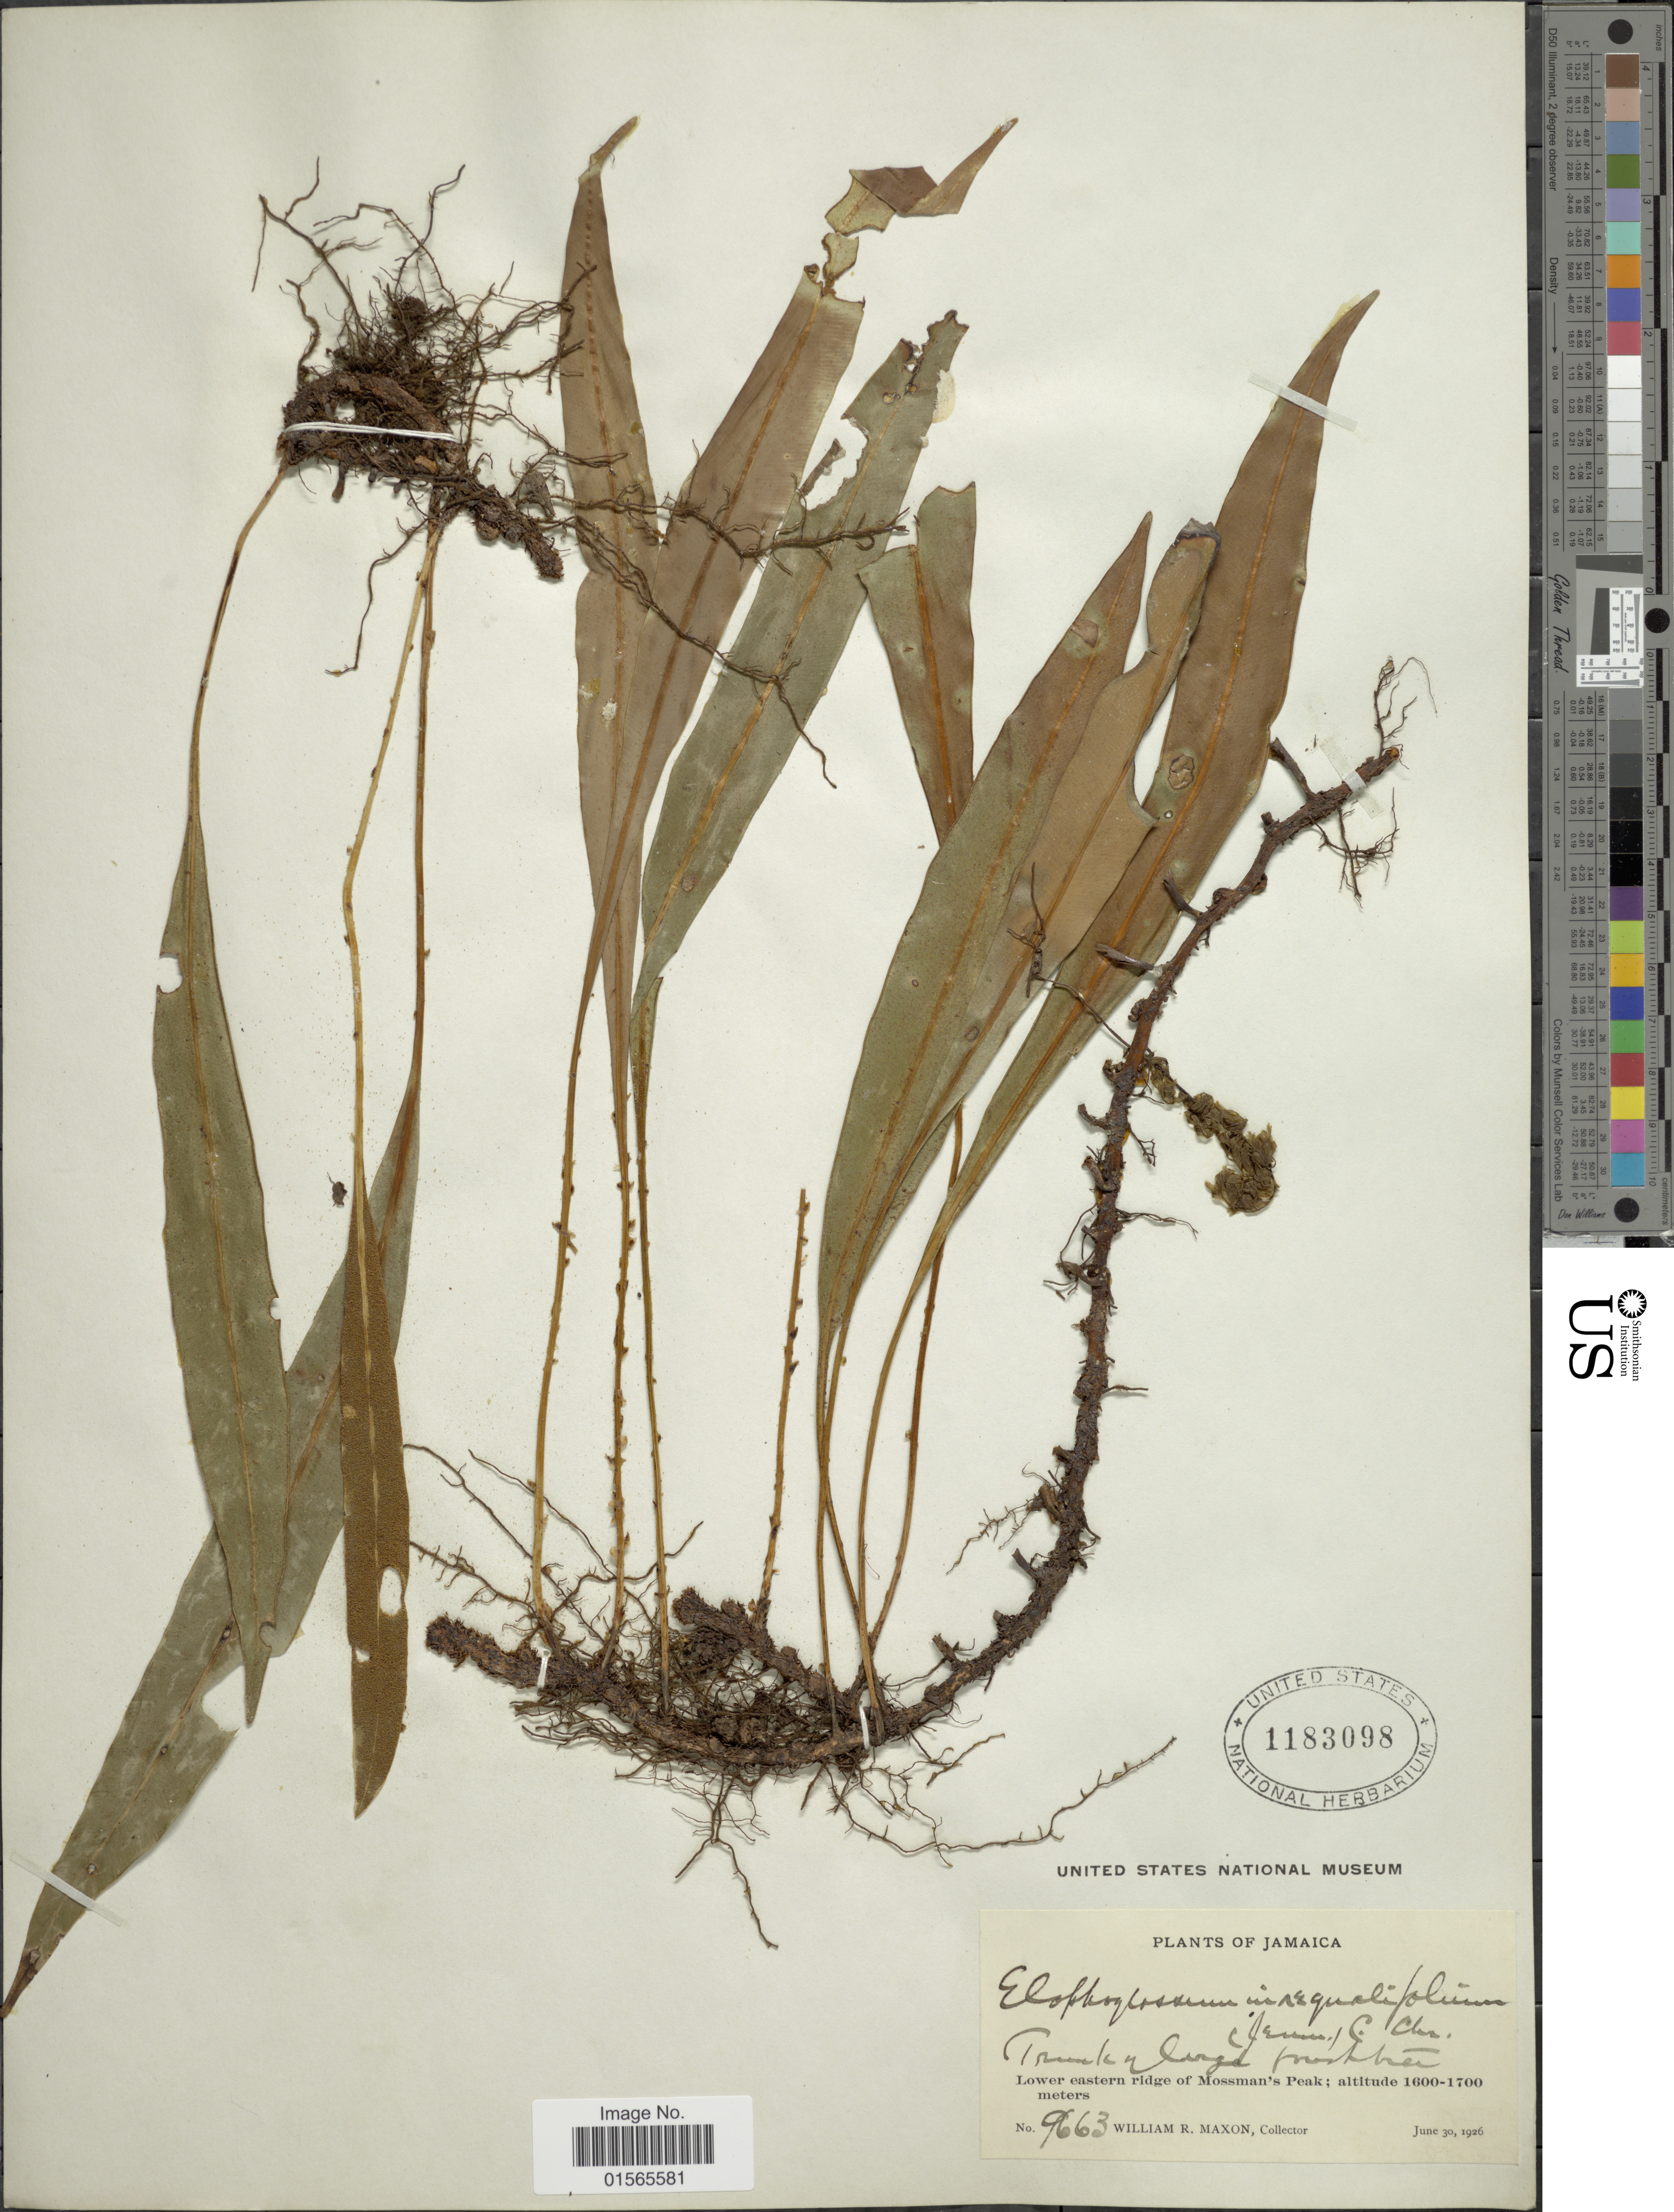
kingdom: Plantae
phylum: Tracheophyta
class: Polypodiopsida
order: Polypodiales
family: Dryopteridaceae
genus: Elaphoglossum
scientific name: Elaphoglossum inaequalifolium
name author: (Jenman) C. Chr.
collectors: W. R. Maxon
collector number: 9663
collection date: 1926-06-30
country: Jamaica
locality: Lower eastern ridge of Mossman's Peak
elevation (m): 1600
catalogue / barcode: US 1183098